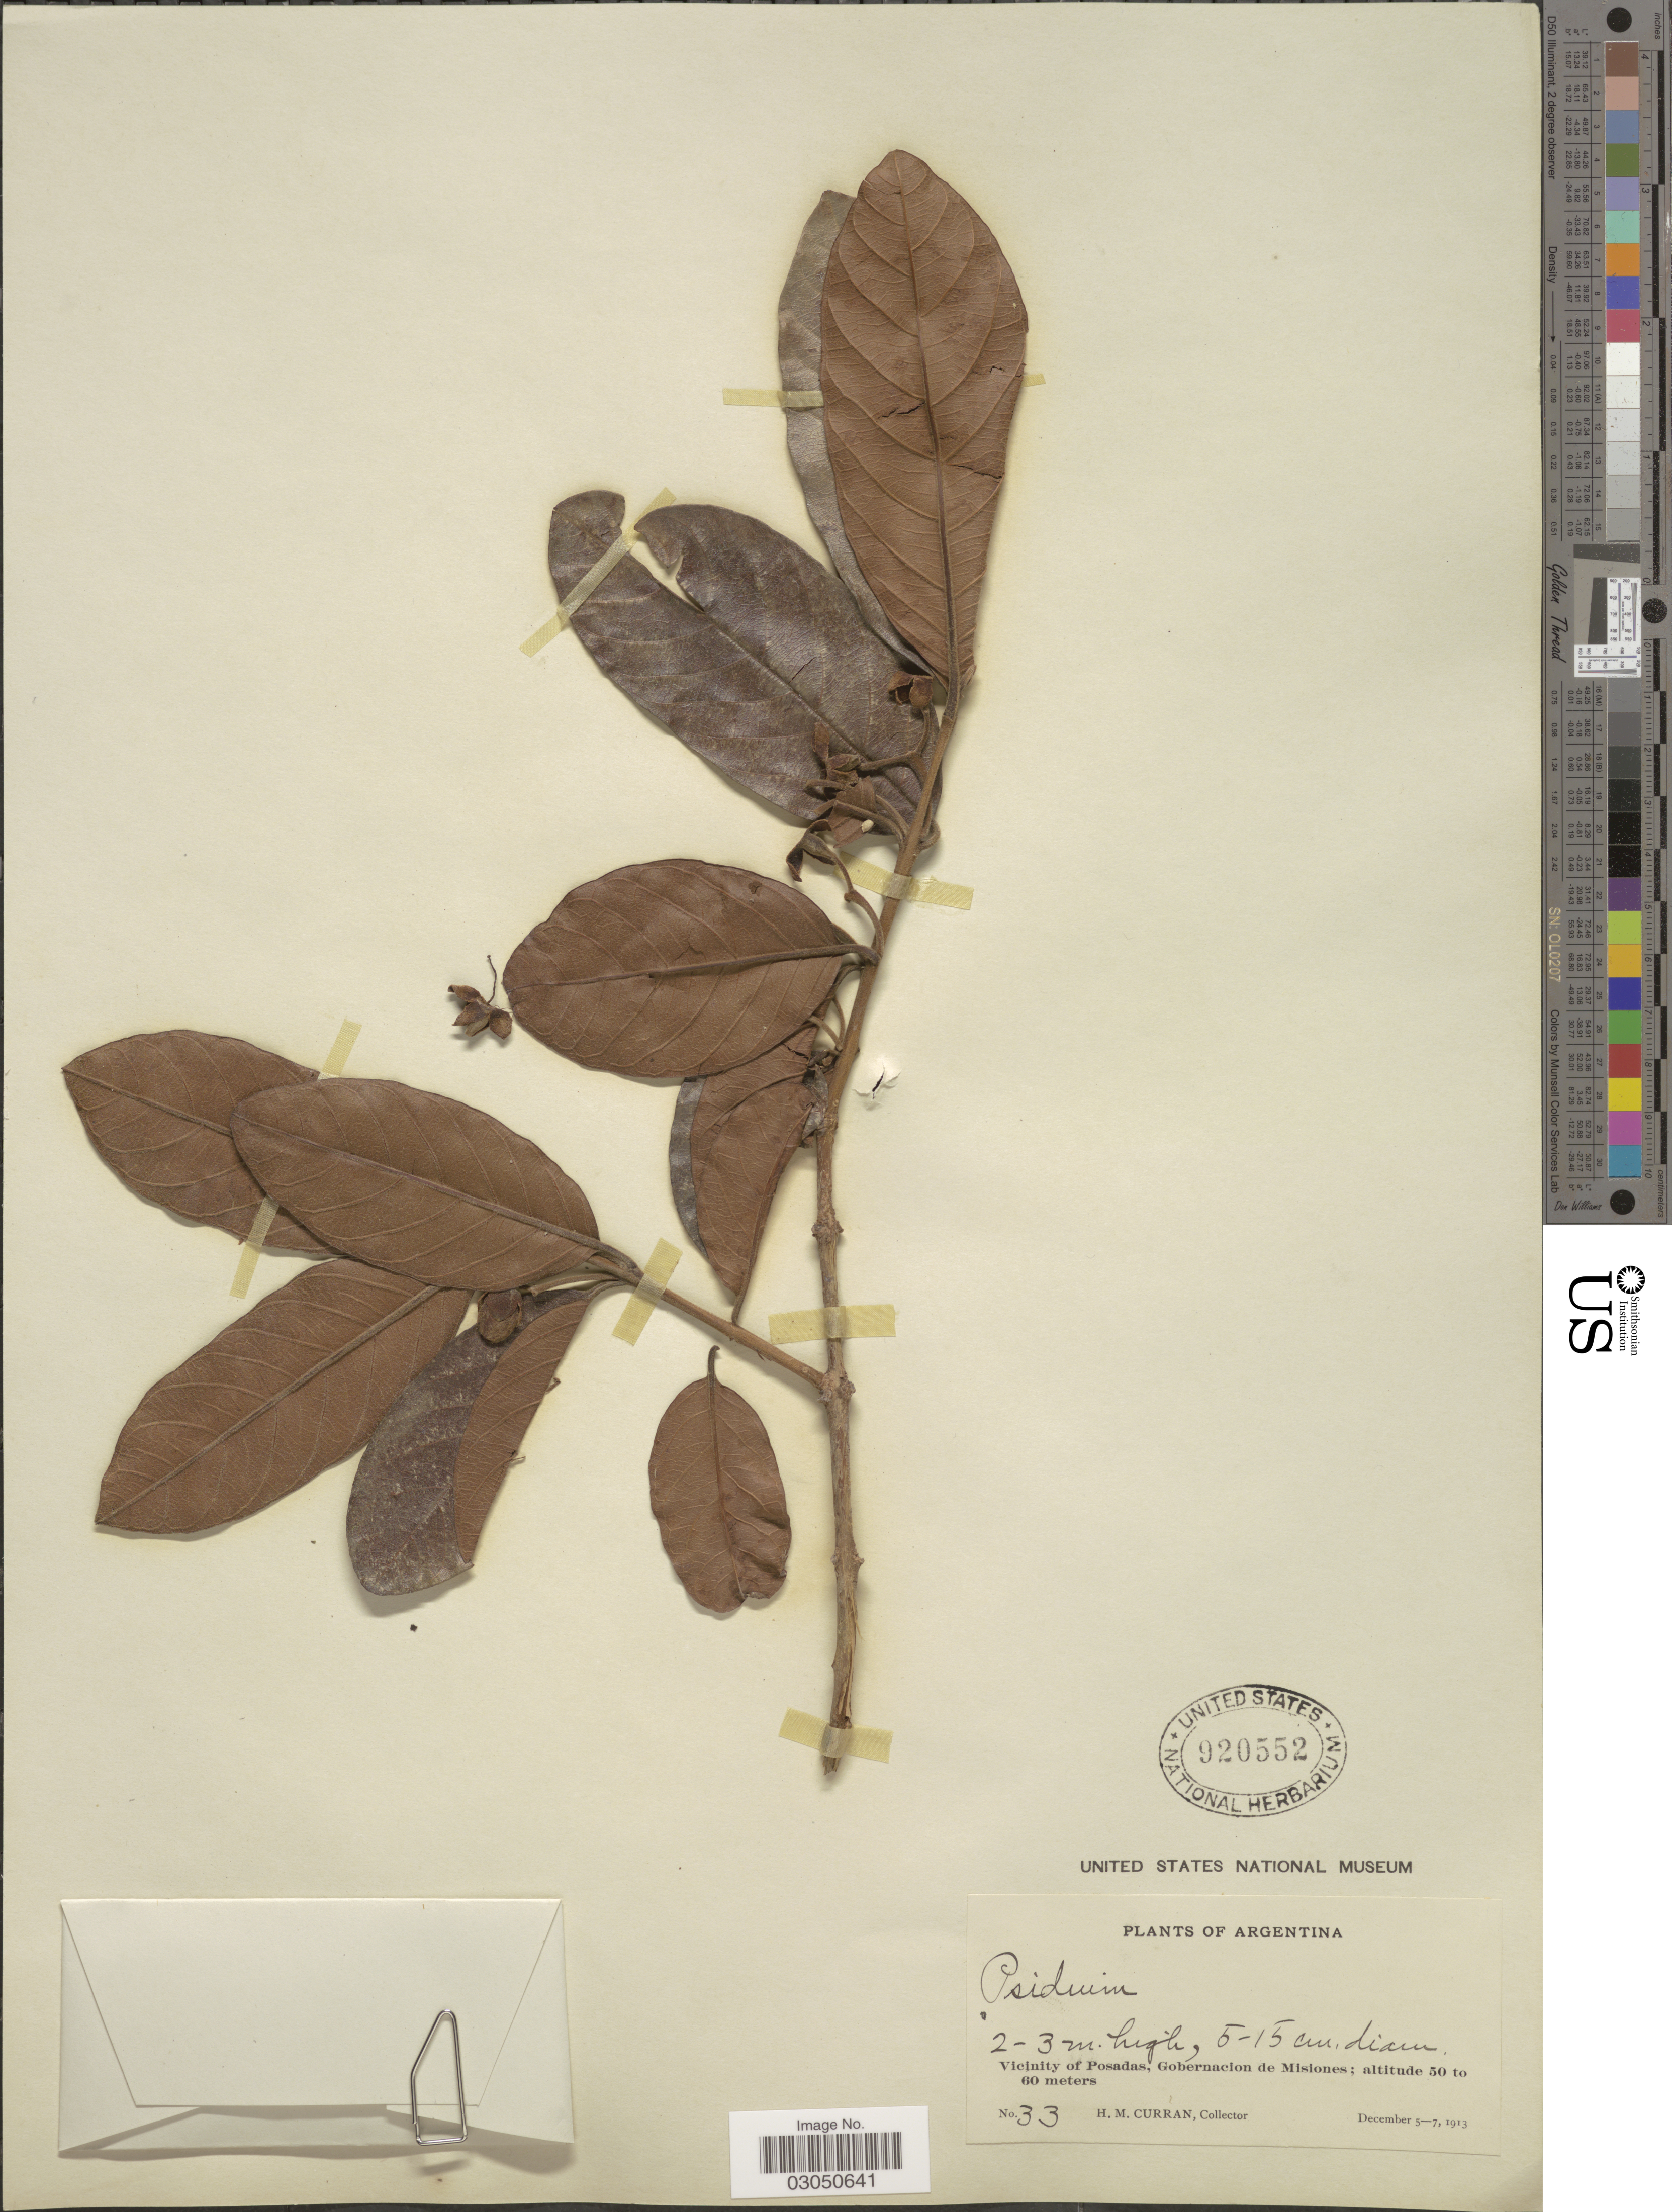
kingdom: Plantae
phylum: Tracheophyta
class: Magnoliopsida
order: Myrtales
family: Myrtaceae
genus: Psidium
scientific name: Psidium guianense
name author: Pers.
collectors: H. M. Curran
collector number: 33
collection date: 1913-12-05/1913-12-07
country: Argentina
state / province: Misiones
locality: Vicinity of Posadas, Gobernacion de Misiones.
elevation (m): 50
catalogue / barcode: US 920552